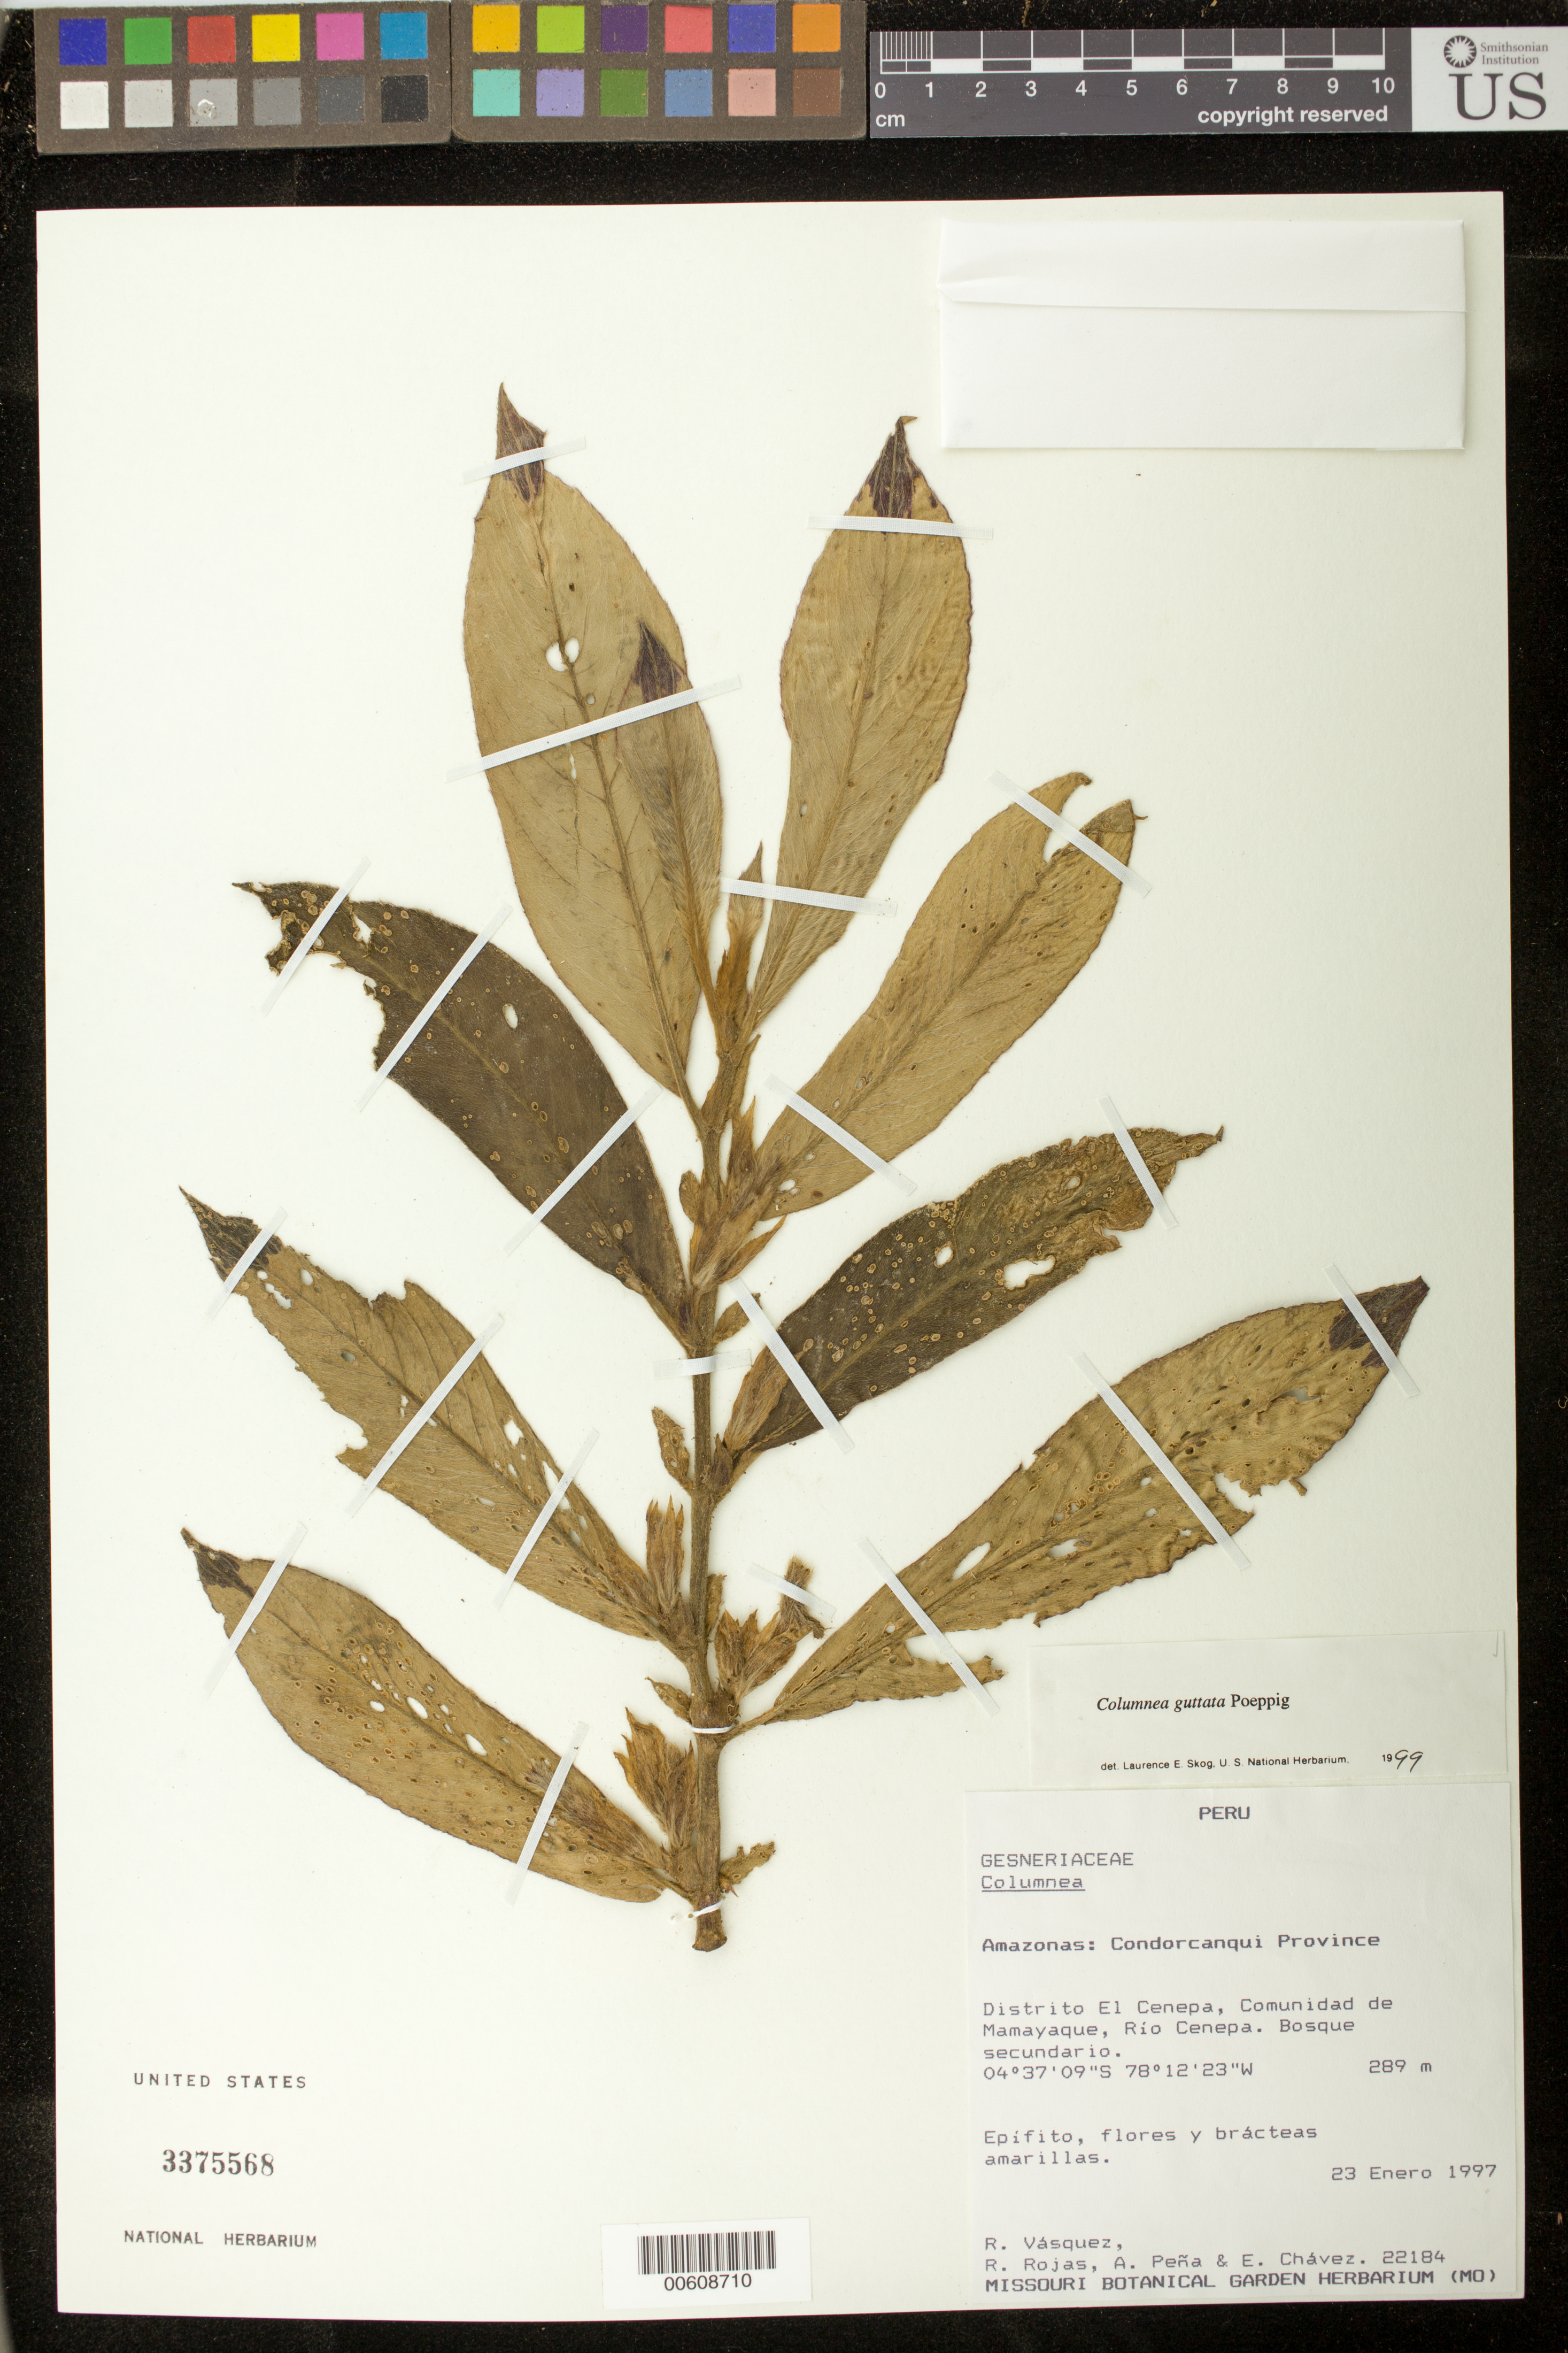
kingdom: Plantae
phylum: Tracheophyta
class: Magnoliopsida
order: Lamiales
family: Gesneriaceae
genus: Columnea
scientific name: Columnea guttata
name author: Poepp.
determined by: Skog, Laurence E.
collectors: R. Vásquez, R. Rojas, A. Peña & E. Chávez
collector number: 22184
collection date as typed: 23 Jan 1997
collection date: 1997-01-23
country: Peru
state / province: Amazonas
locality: Prov. Condorcanqui, Dtto. El Cenepa; comunidad de Mamayaque, Río Cenepa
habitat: Bosque secundario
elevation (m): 289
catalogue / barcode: US 3375568